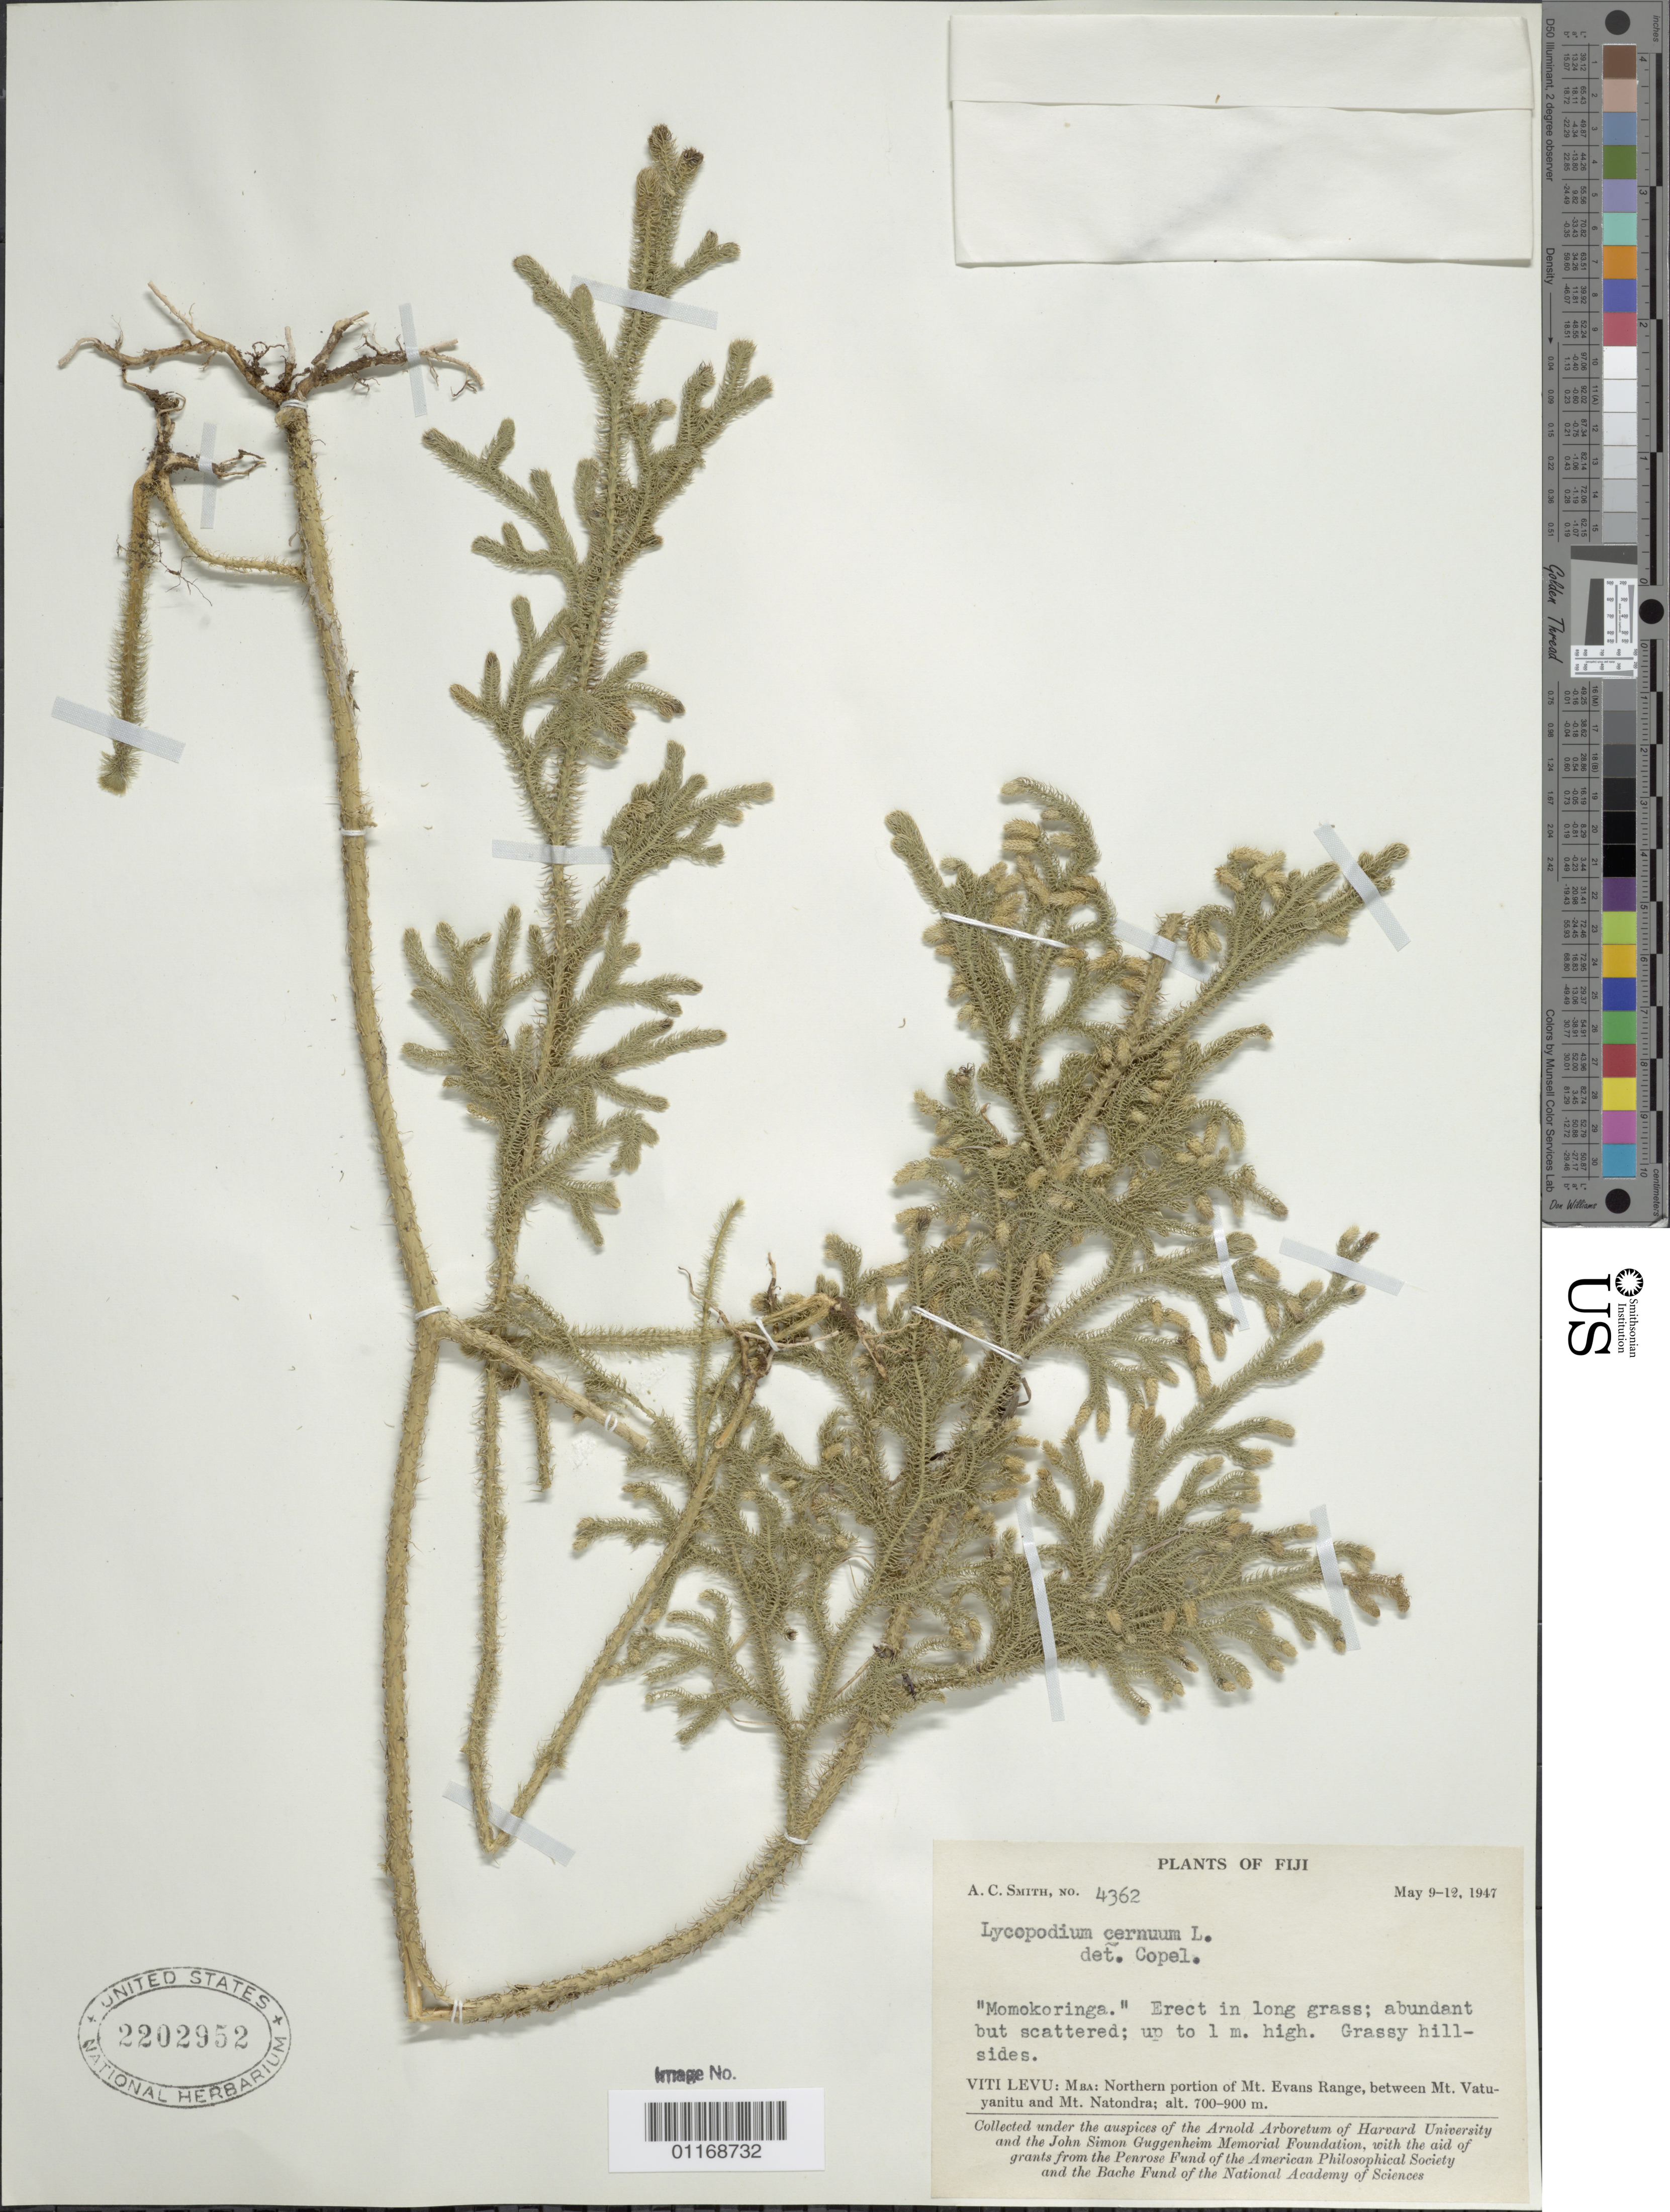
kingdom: Plantae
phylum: Tracheophyta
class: Lycopodiopsida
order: Lycopodiales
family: Lycopodiaceae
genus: Palhinhaea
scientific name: Palhinhaea cernua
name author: (L.) Vasc. & Franco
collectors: A. C. Smith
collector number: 4362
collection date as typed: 09 May 1947 to 12 May 1947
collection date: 1947-05-09/1947-05-12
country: Fiji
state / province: Western Division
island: Viti Levu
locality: Mba Prov. i. (?), northern portion of mt. evans range between mt. vatuyanitu and mt. natondra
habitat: grassy hill sides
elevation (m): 700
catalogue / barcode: US 2202952